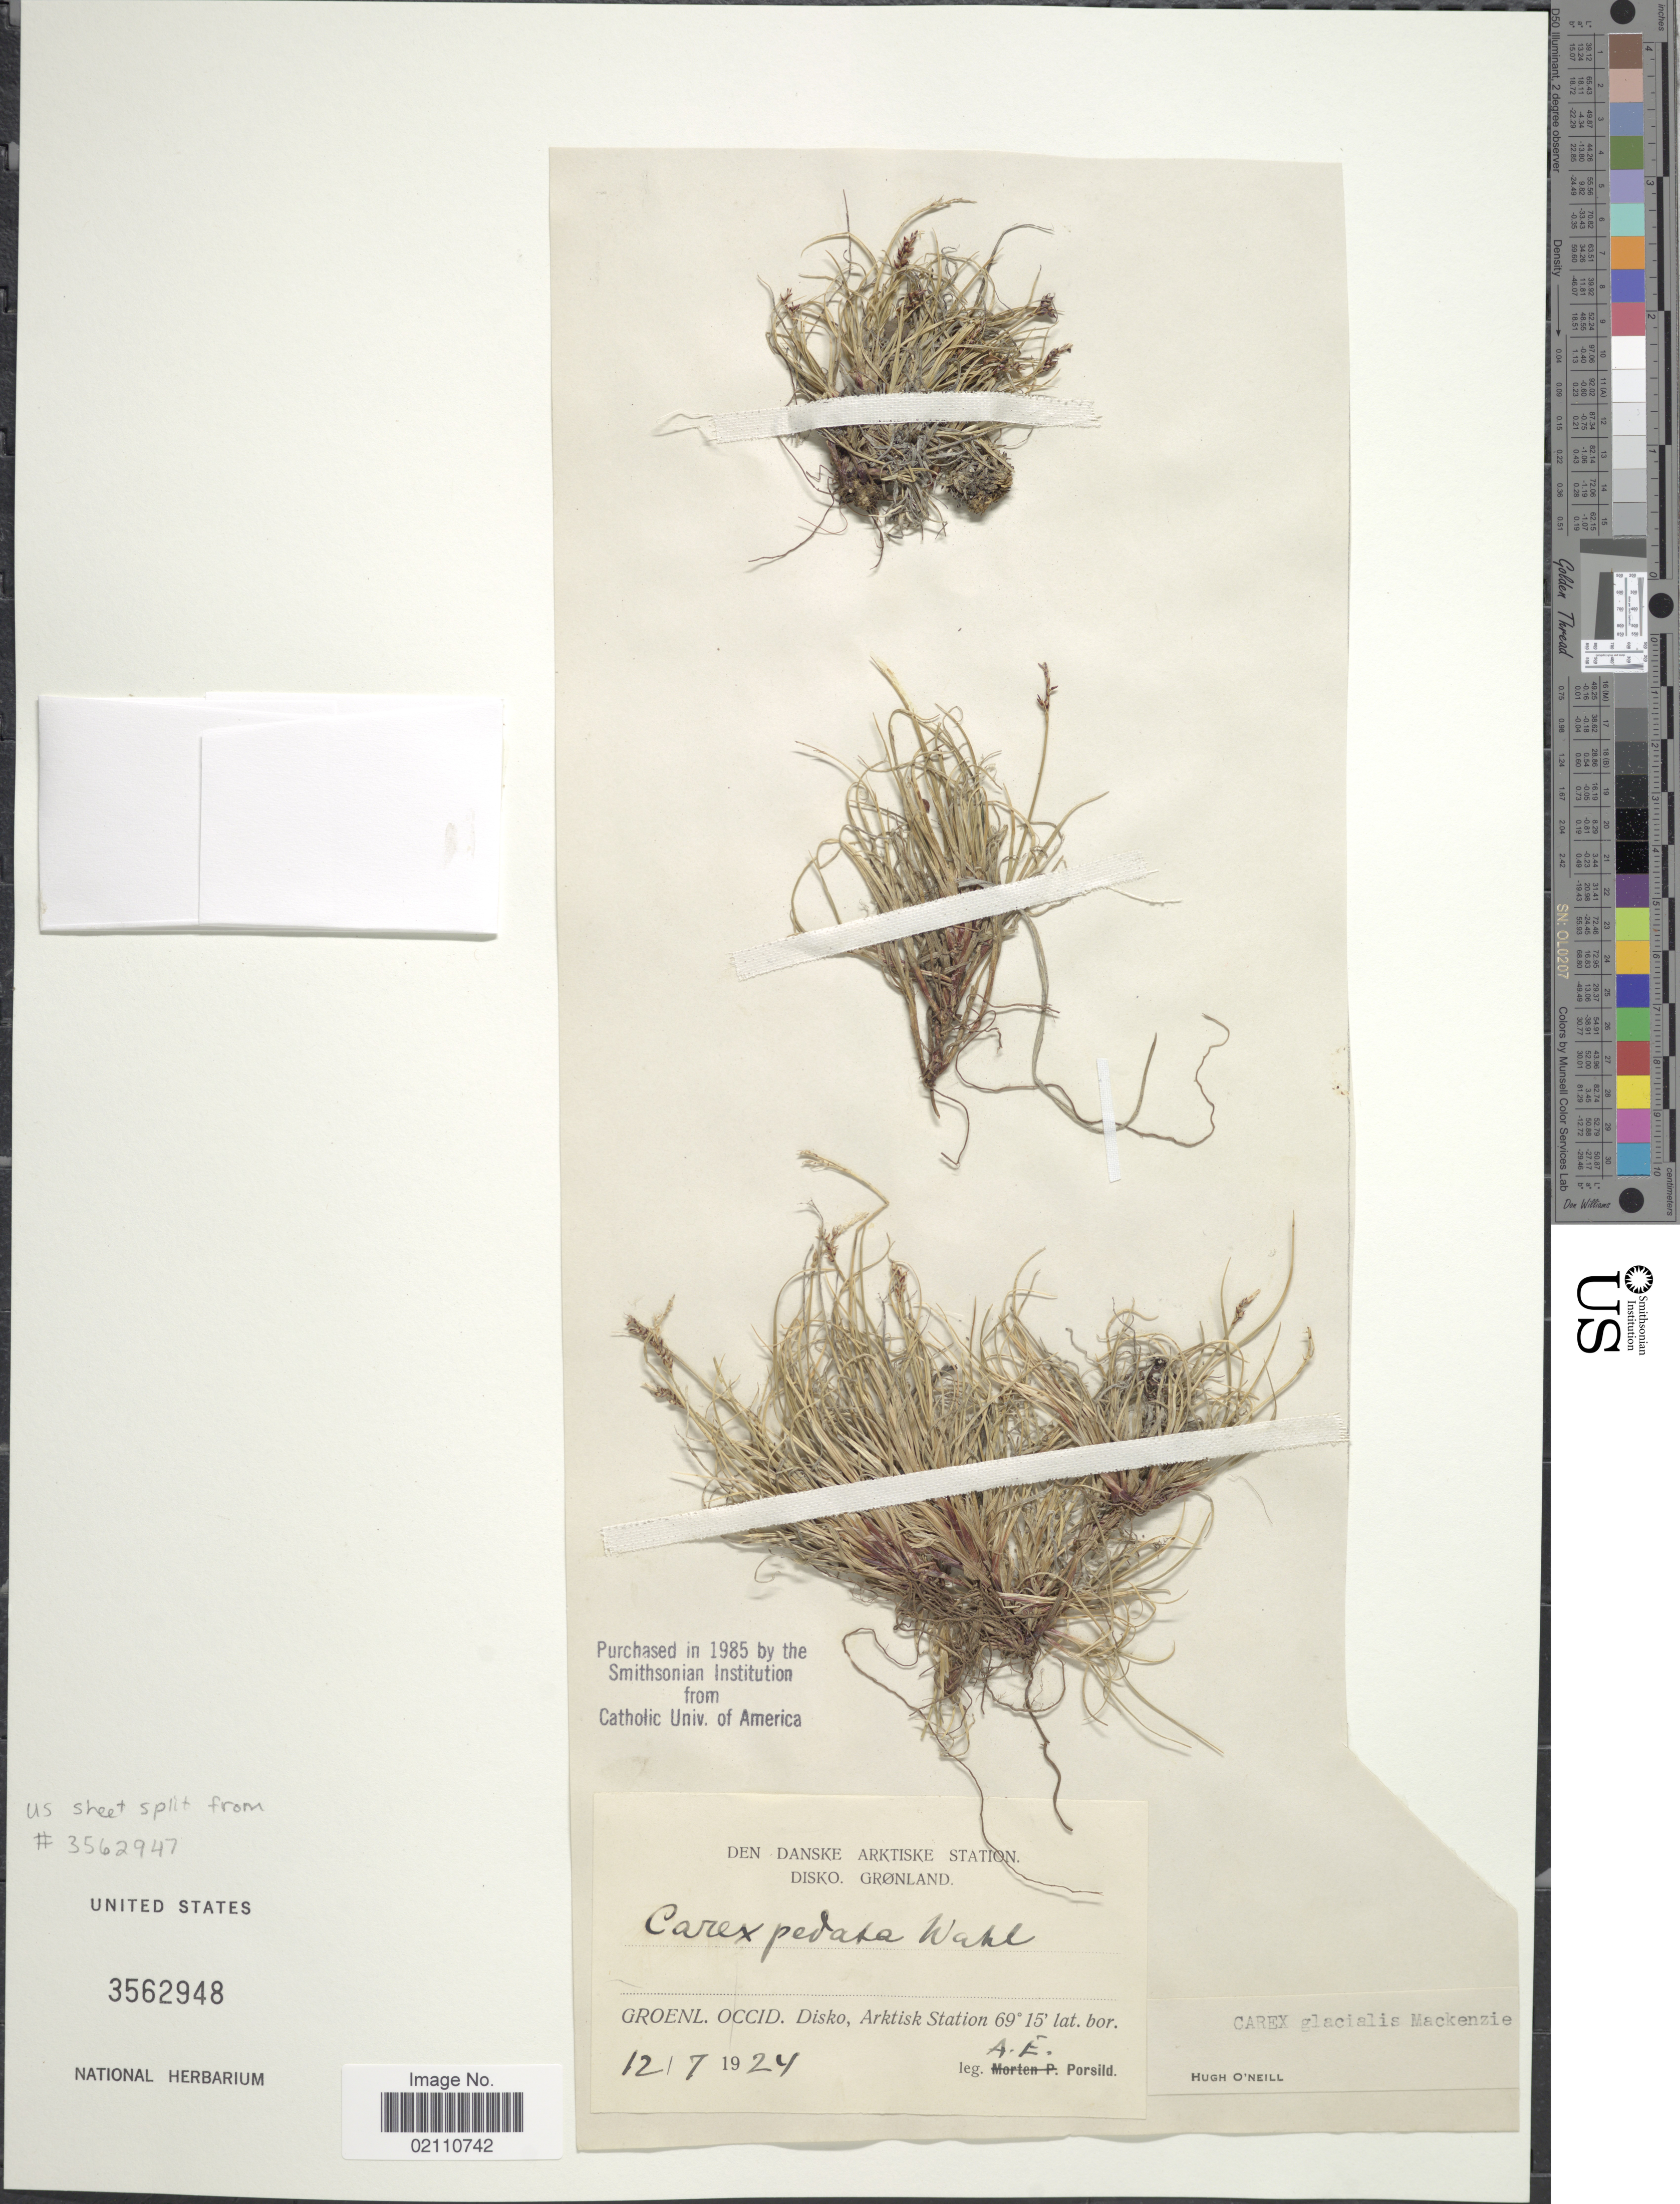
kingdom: Plantae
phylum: Tracheophyta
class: Liliopsida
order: Poales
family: Cyperaceae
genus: Carex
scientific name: Carex glacialis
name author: Mack.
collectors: A. E. Porsild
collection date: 1924-07-12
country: Greenland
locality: Den Danske, Arktiske Station, Disko, Groenl. Occid. Disko, Arktisk Station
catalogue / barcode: US 3562948